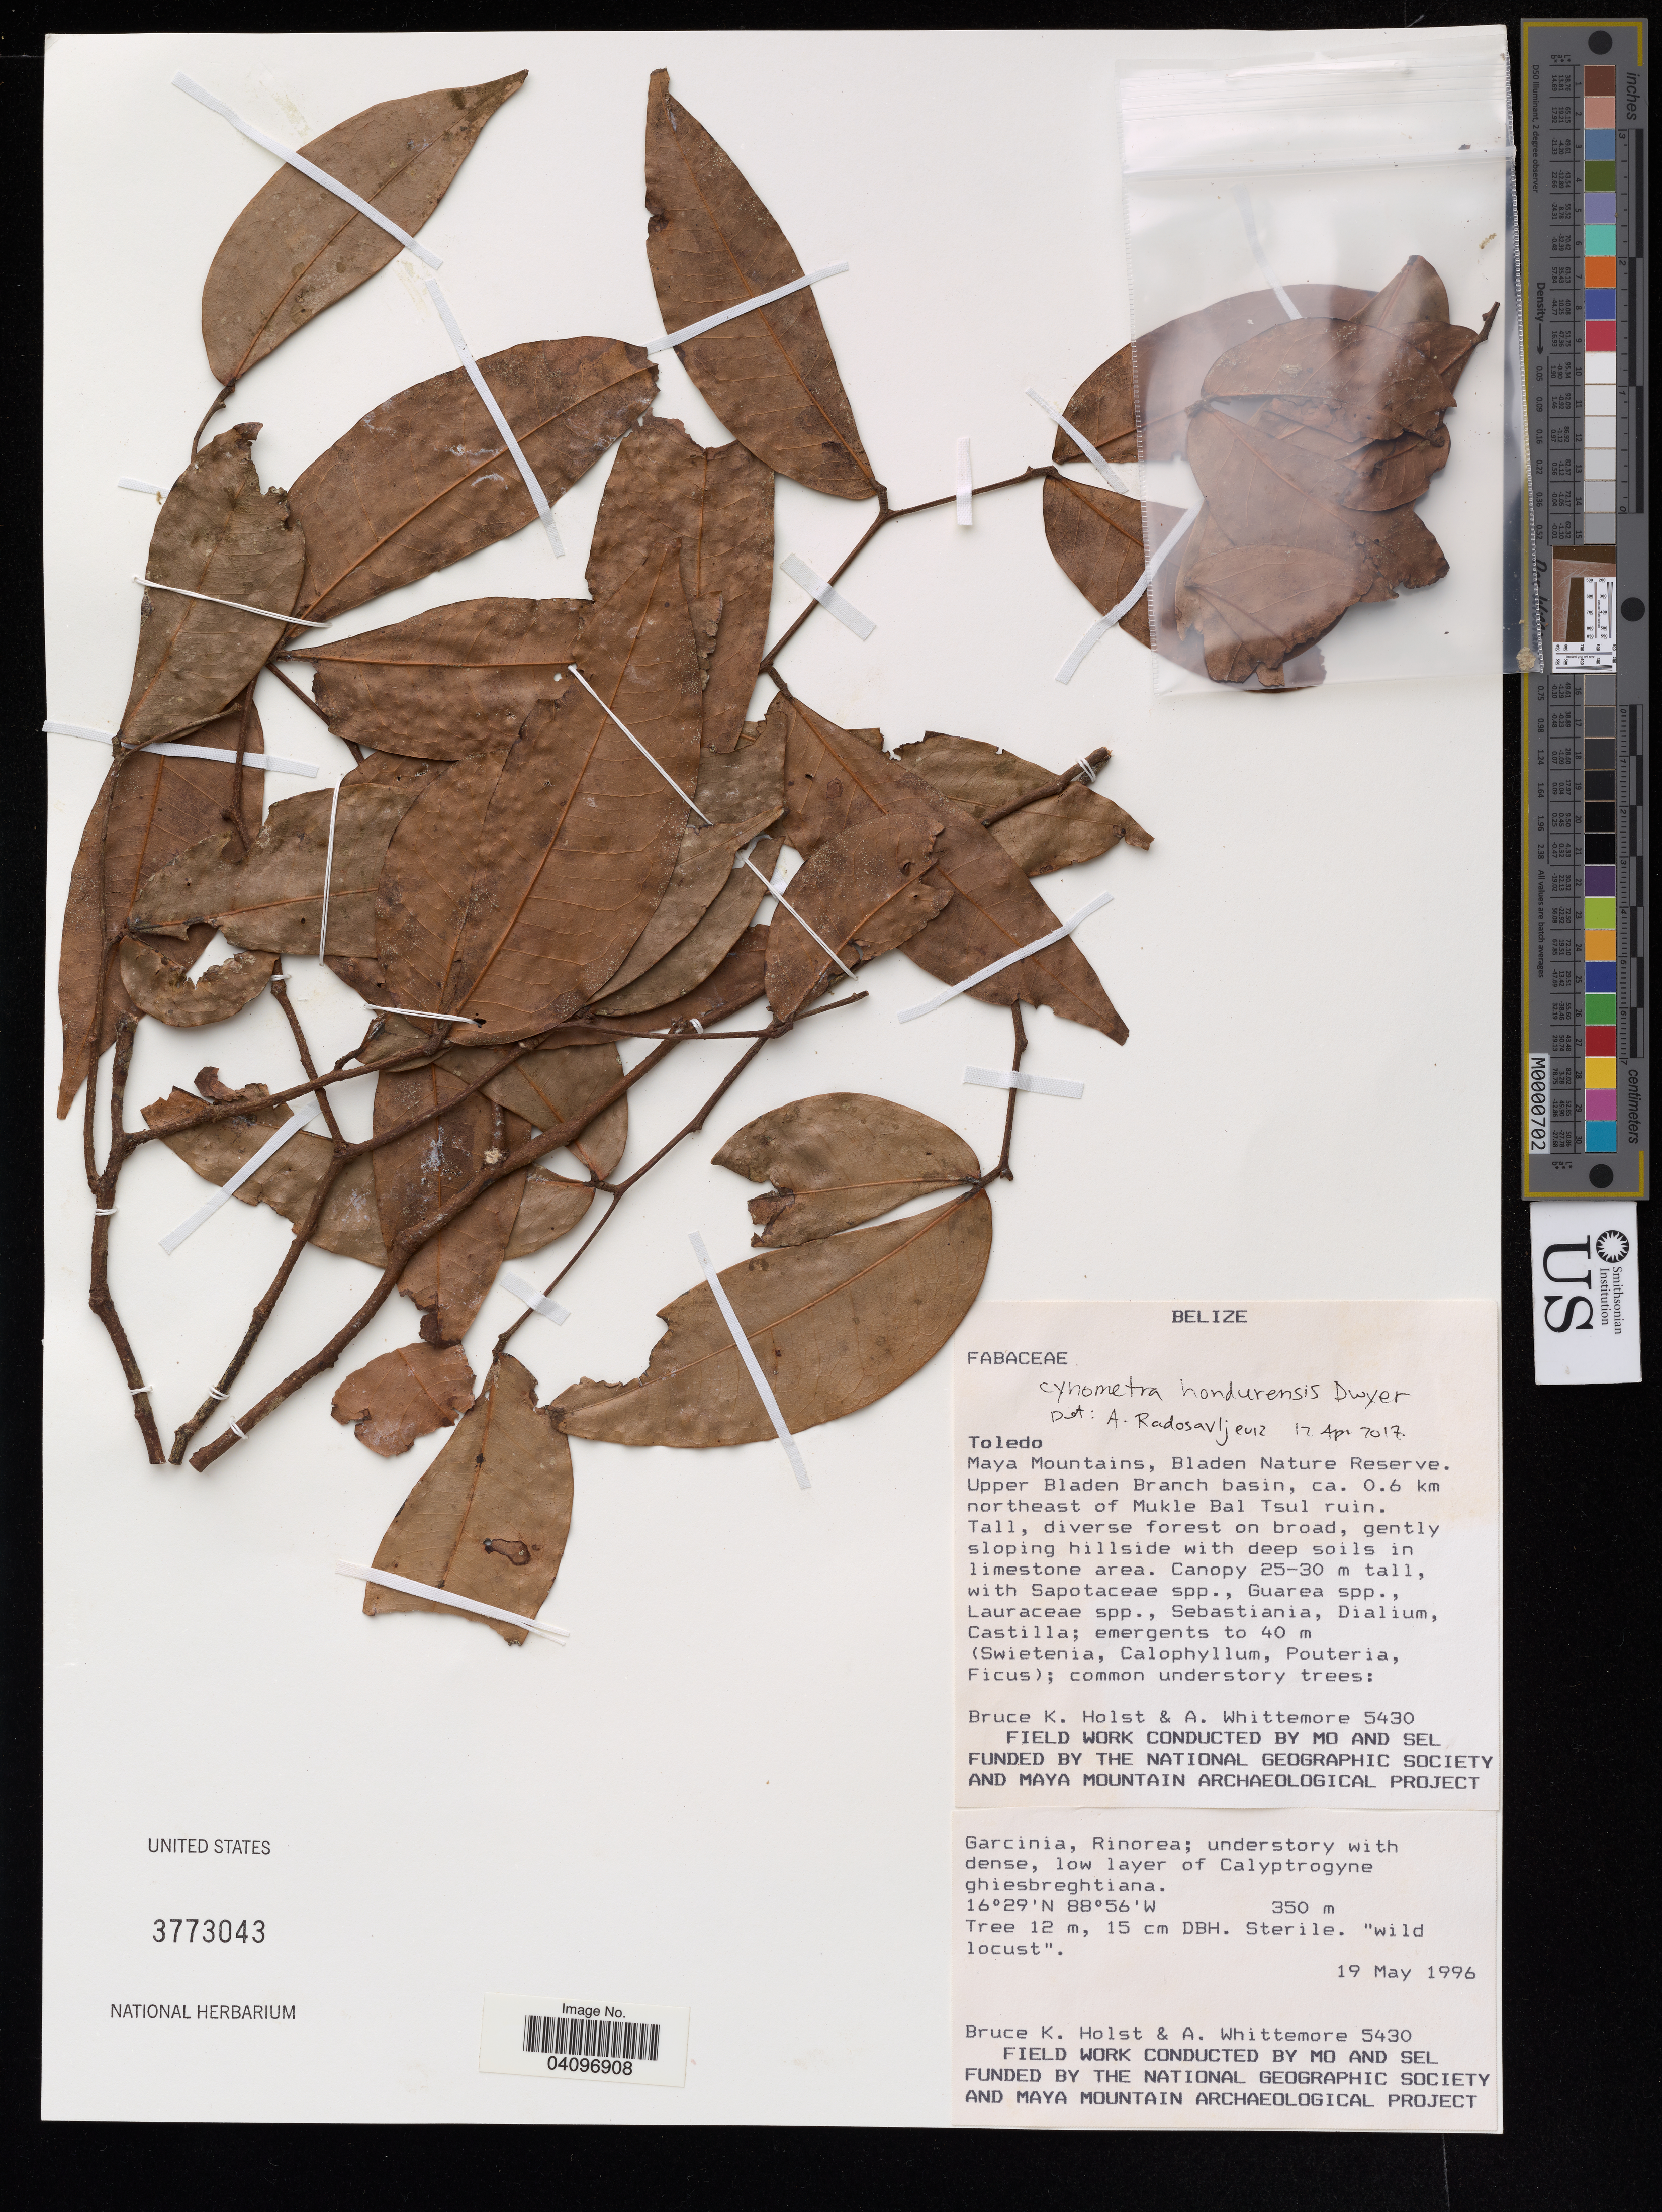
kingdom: Plantae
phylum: Tracheophyta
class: Magnoliopsida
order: Fabales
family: Fabaceae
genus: Cynometra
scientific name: Cynometra hondurensis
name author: Dwyer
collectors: B. Holst & A. Whittemore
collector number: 5430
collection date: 1996-05-19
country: Belize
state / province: Toledo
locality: Maya Mountains, Bladen Nature Reserve. Upper Bladen Branch basin, ca. 0.6 km northeast of Mukle Bal Tsul ruin.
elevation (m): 350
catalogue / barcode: US 3773043